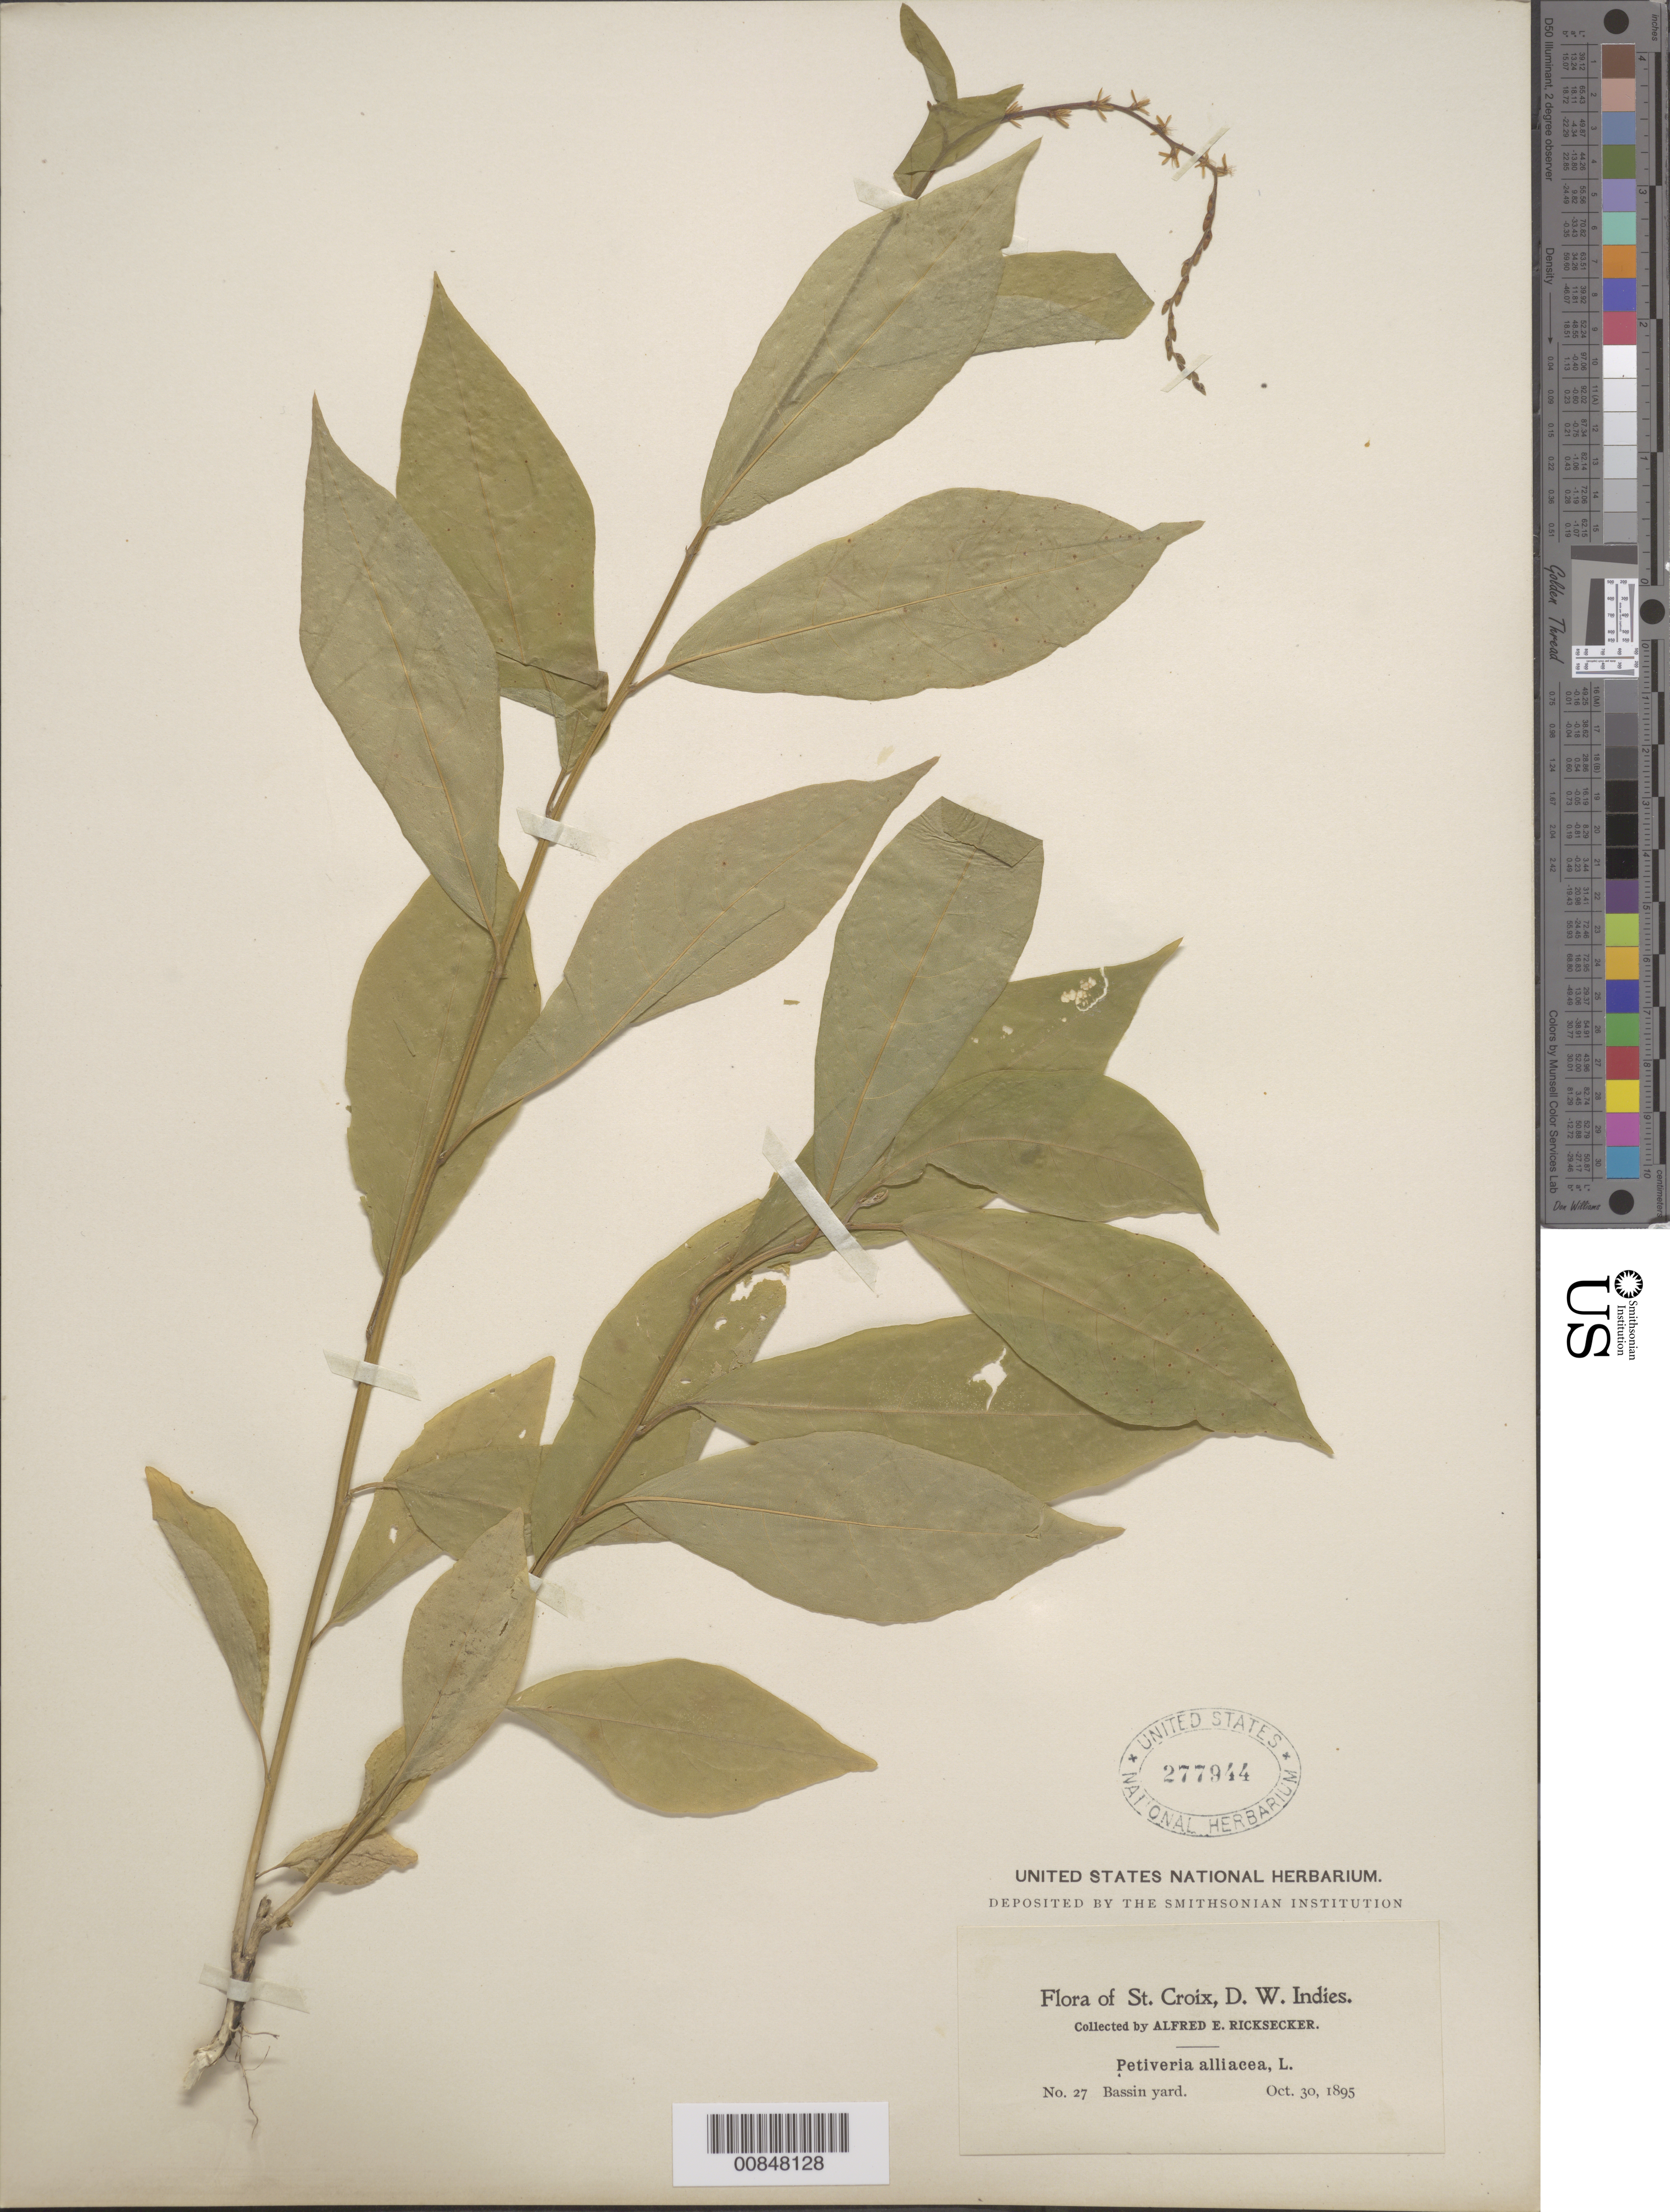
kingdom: Plantae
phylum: Tracheophyta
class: Magnoliopsida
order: Caryophyllales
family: Phytolaccaceae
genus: Petiveria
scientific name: Petiveria alliacea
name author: L.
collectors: A. E. Ricksecker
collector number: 27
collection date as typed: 30 Oct 1895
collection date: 1895-10-30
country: U.S. Virgin Islands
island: St. Croix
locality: St. Croix. Bassin.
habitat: Yard.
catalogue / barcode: US 277944